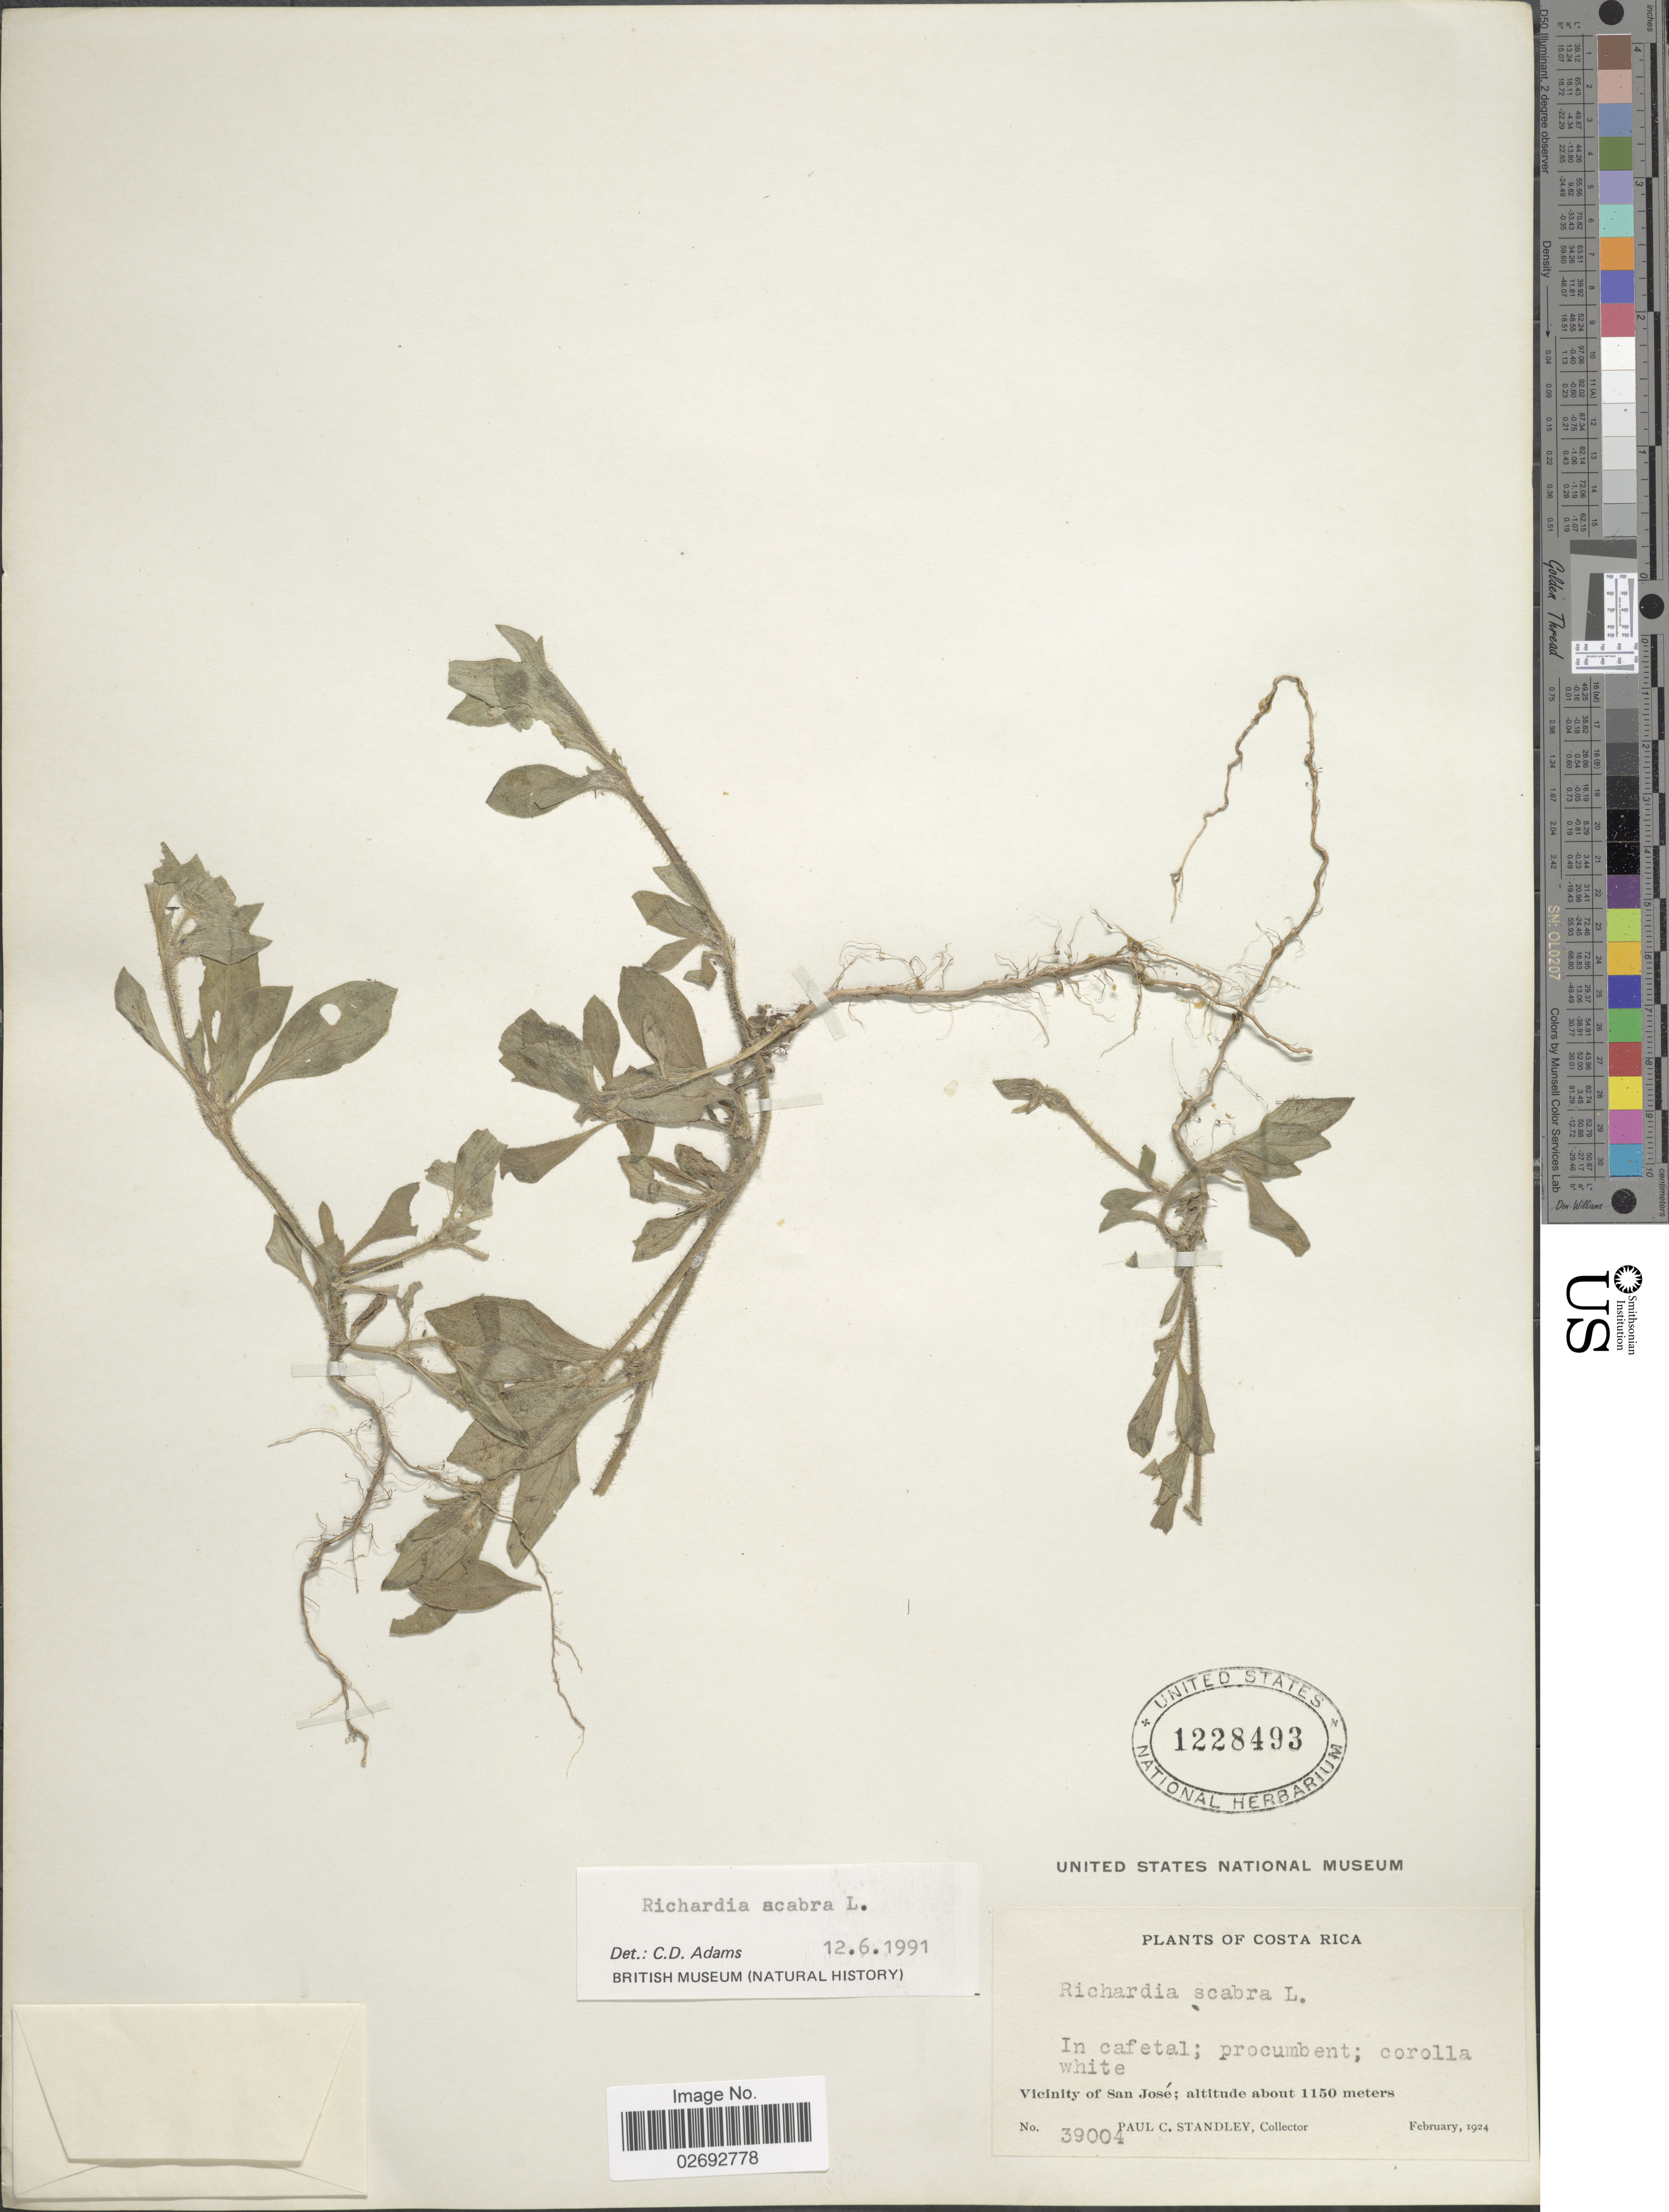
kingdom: Plantae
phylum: Tracheophyta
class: Magnoliopsida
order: Gentianales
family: Rubiaceae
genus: Richardia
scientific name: Richardia scabra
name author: L.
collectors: P. C. Standley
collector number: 39004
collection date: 1924-02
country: Costa Rica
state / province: San José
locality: Vicinity of San José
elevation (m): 1150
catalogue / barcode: US 1228493